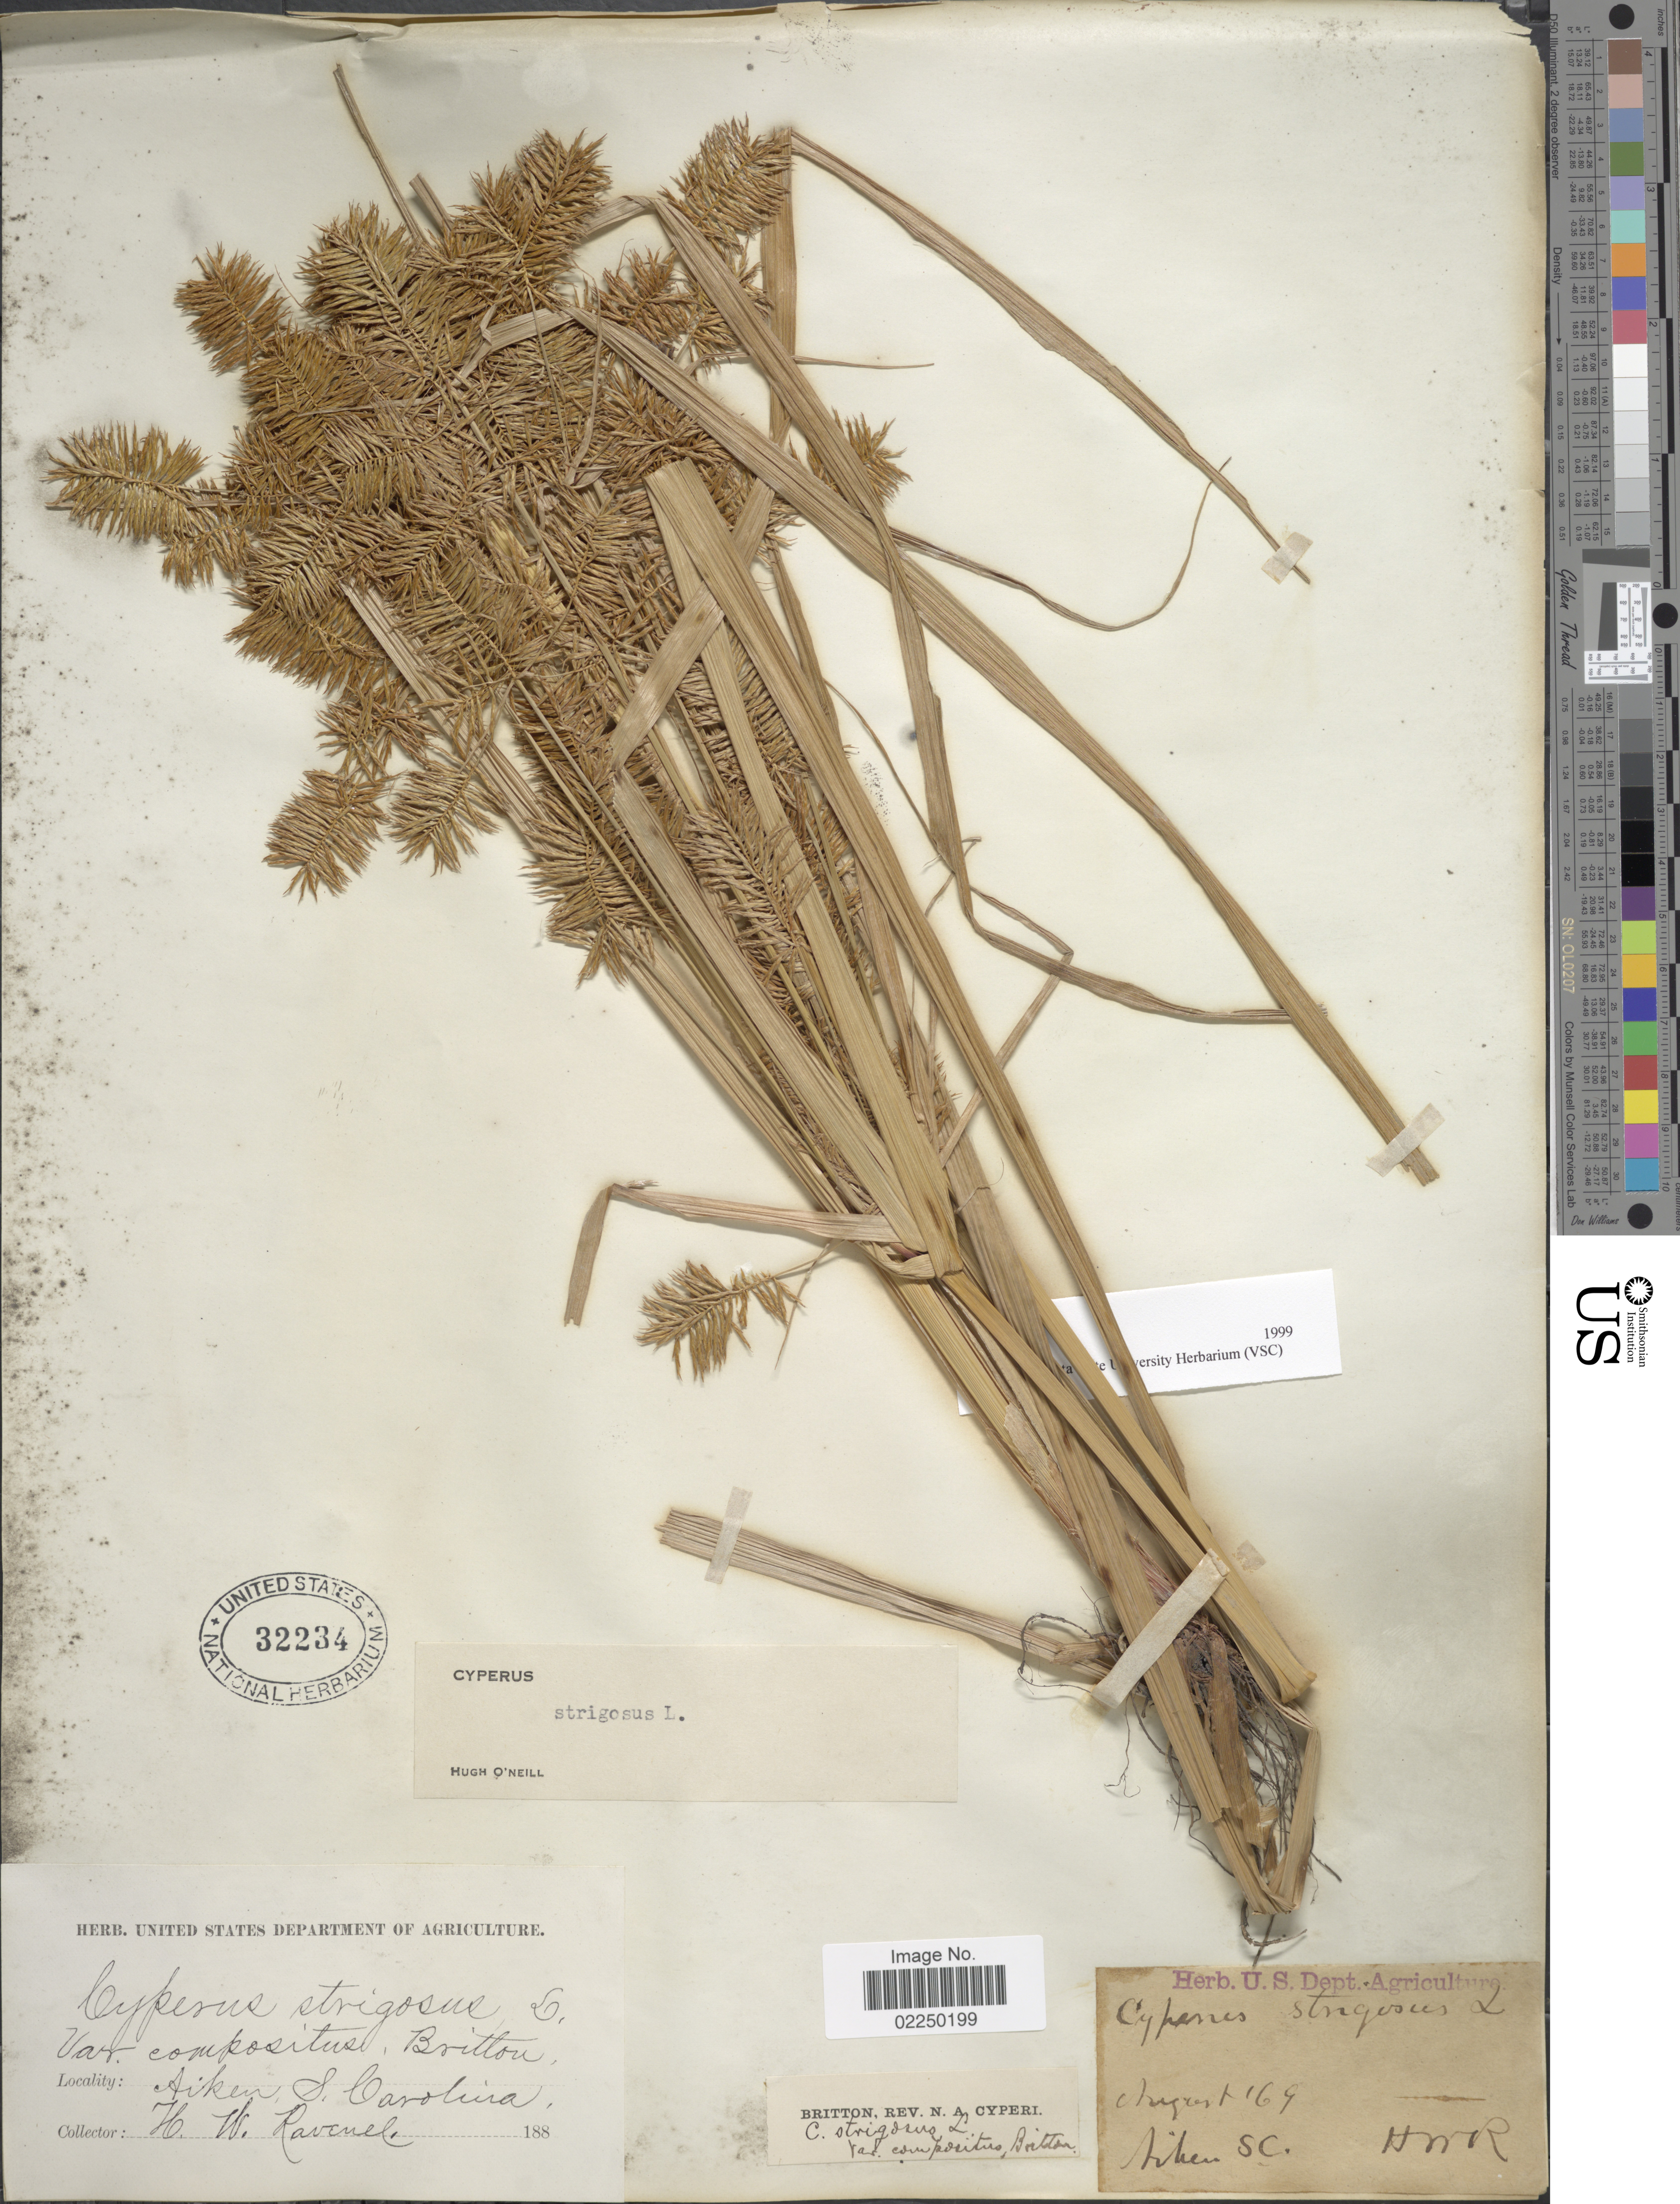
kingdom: Plantae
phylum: Tracheophyta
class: Liliopsida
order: Poales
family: Cyperaceae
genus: Cyperus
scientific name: Cyperus strigosus L.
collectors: H. Ravenel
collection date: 1869-08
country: United States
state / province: South Carolina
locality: Aiken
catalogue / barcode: US 32234